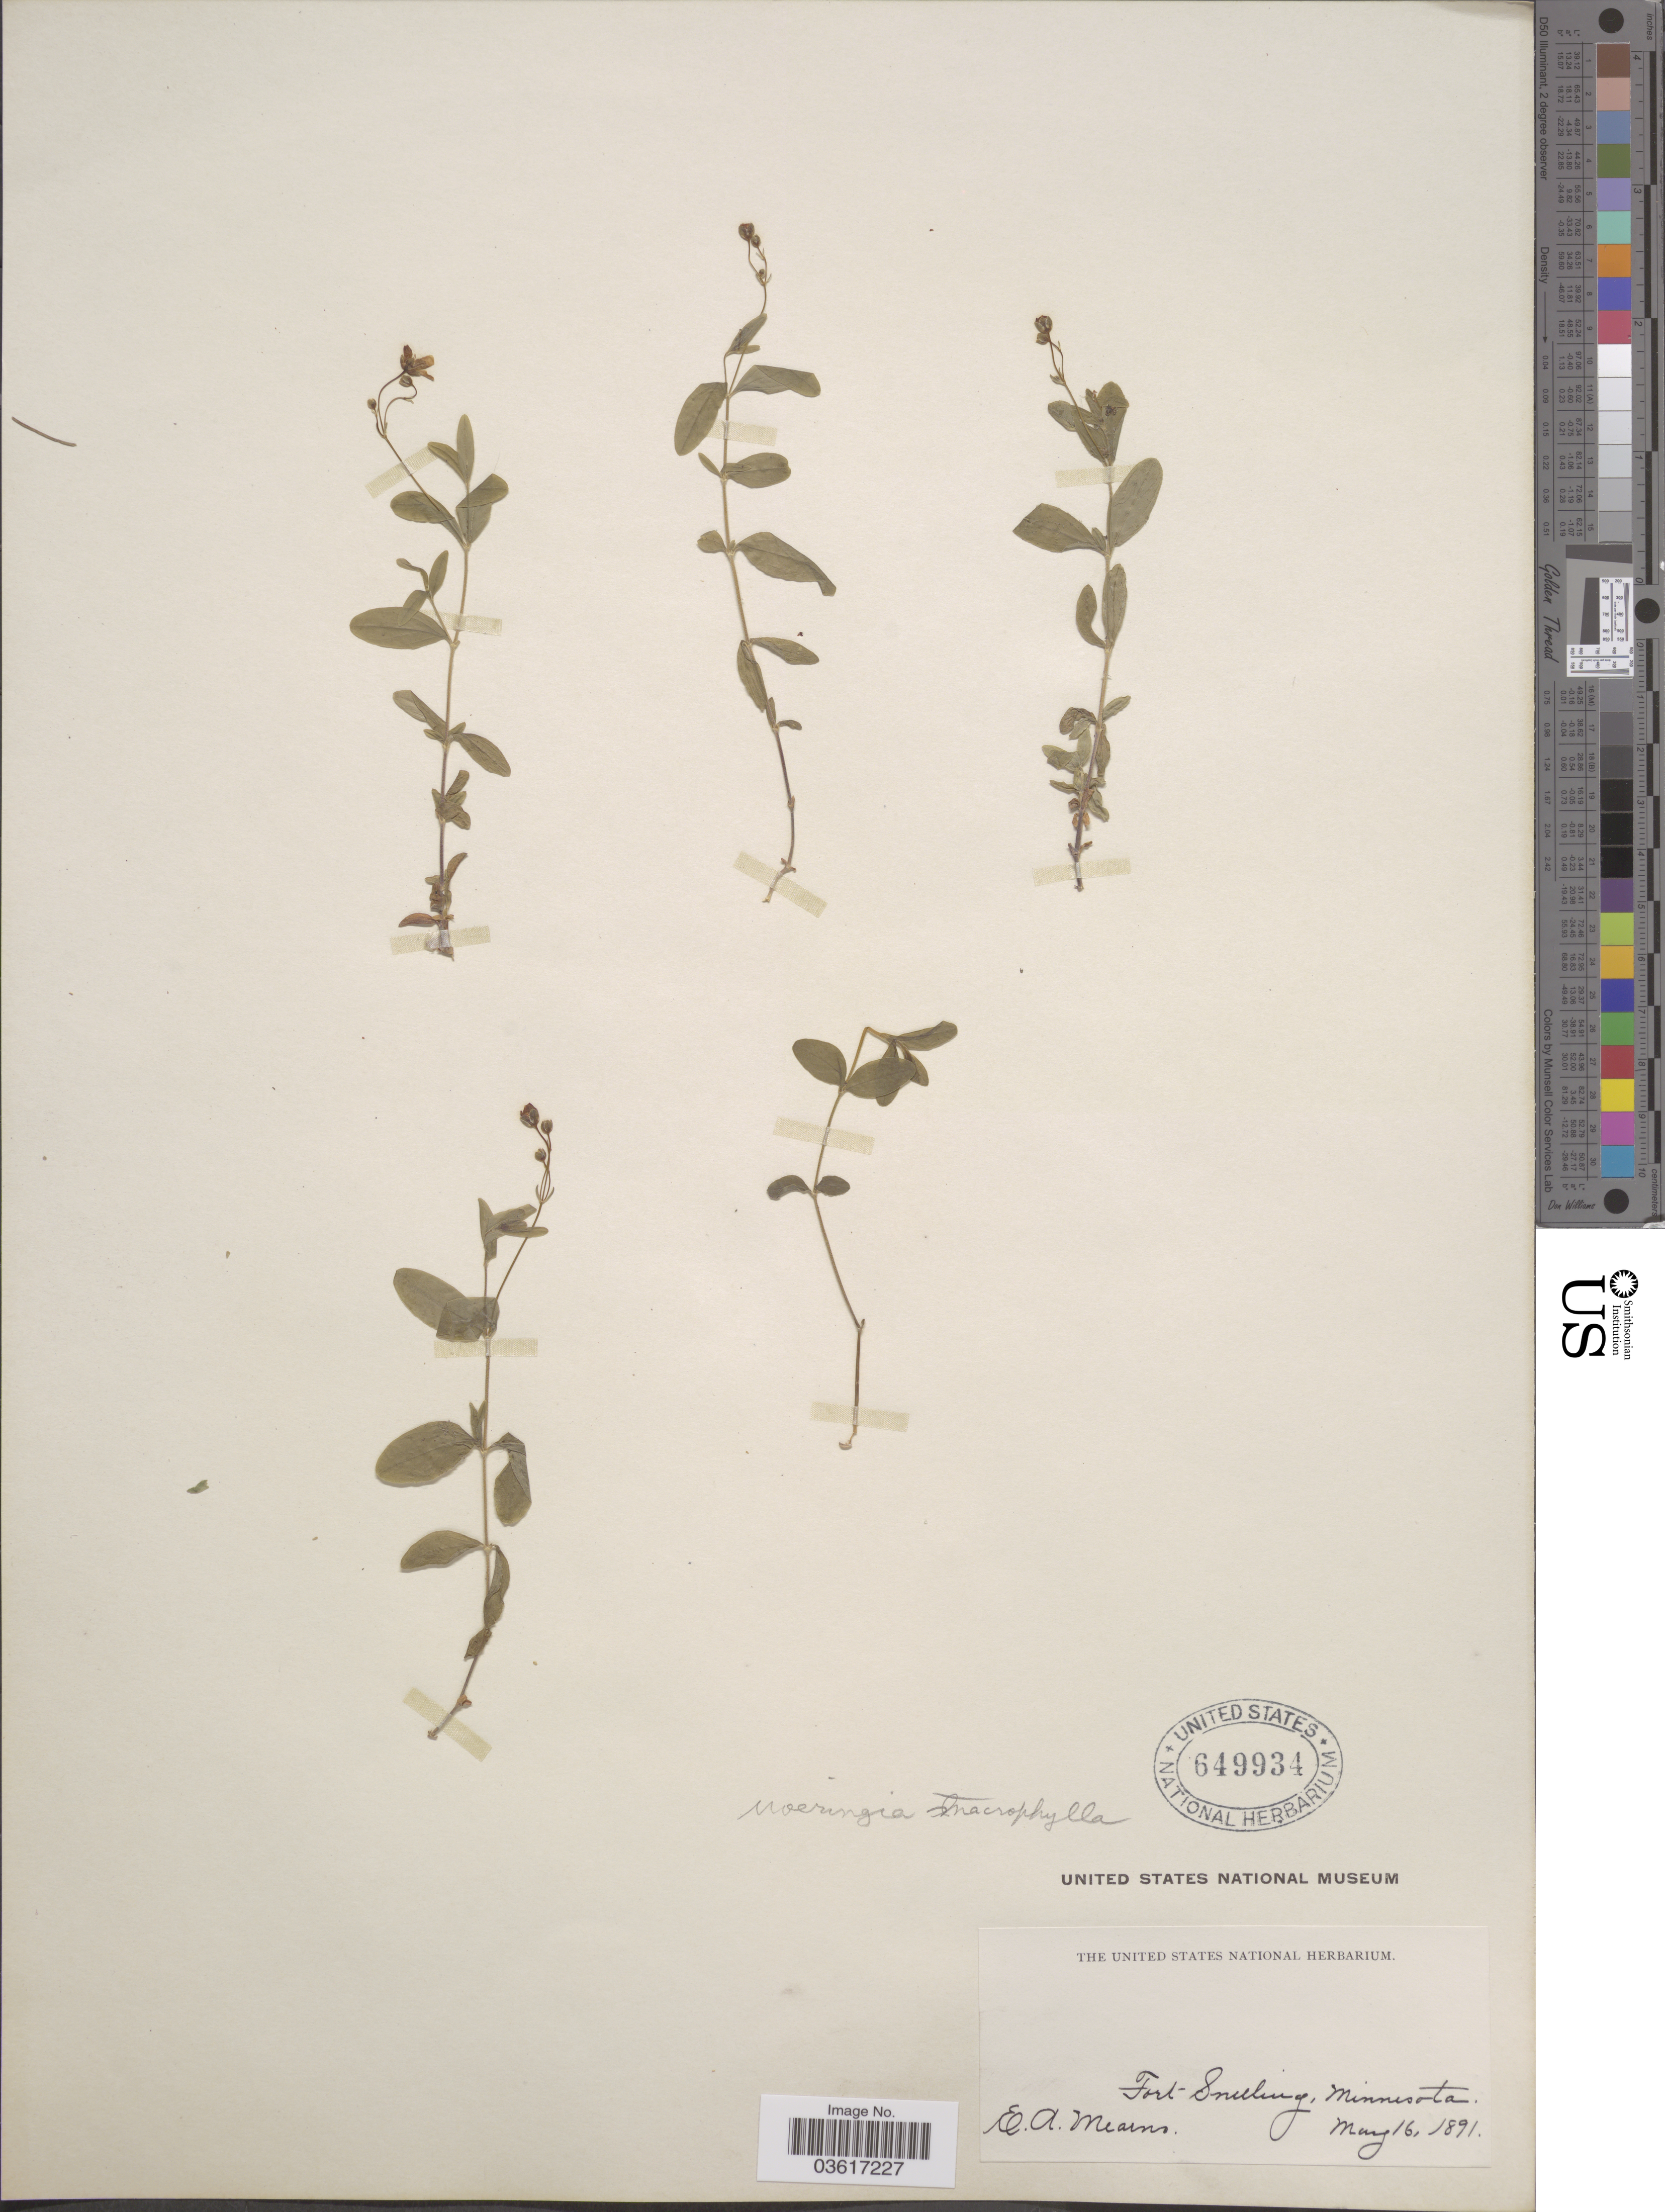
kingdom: Plantae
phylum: Tracheophyta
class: Magnoliopsida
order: Caryophyllales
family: Caryophyllaceae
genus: Moehringia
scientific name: Moehringia lateriflora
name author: (L.) Fenzl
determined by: Strong, Mark T., (BOT), Smithsonian Institution - National Museum of Natural History (UNITED STATES)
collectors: E. A. Mearns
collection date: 1891-05-16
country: United States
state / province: Minnesota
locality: Fort Snelling.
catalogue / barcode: US 649934